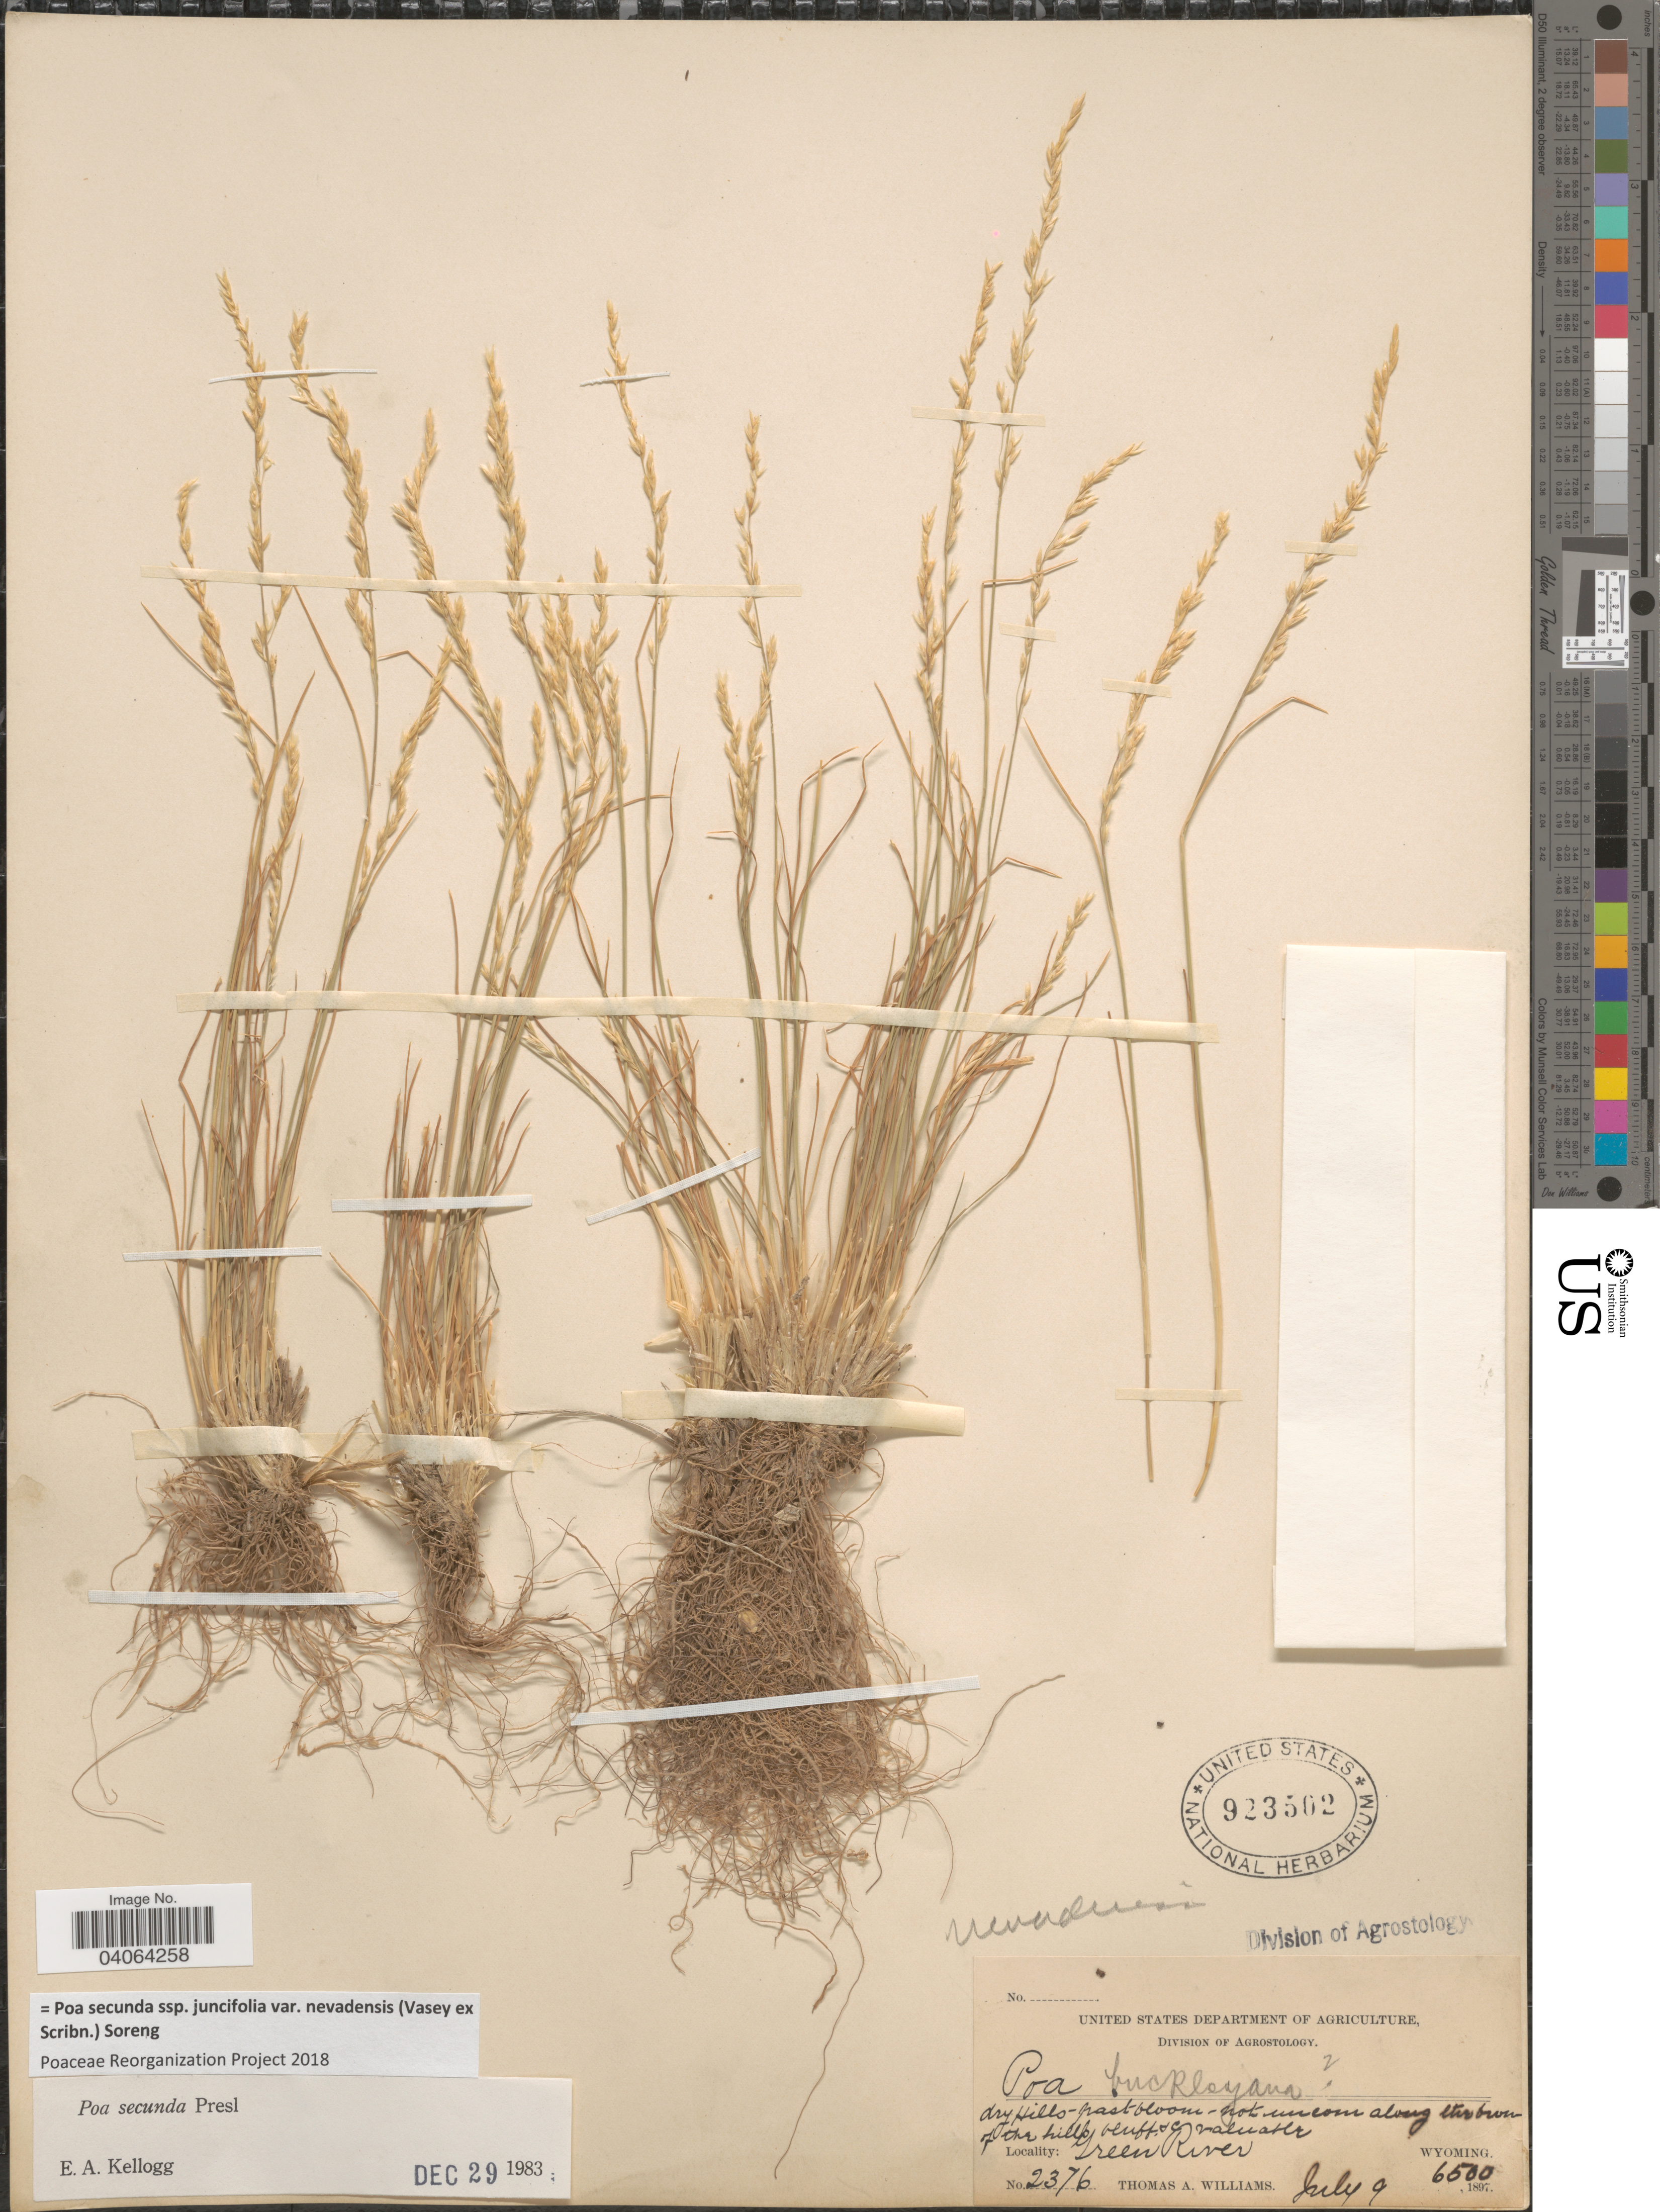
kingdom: Plantae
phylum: Tracheophyta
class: Liliopsida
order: Poales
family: Poaceae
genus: Poa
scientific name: Poa secunda subsp. juncifolia var. nevadensis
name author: (Vasey ex Scribn.) Soreng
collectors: T. A. Williams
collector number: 2376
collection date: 1897-07-09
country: United States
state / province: Wyoming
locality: Green River.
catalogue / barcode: US 923502